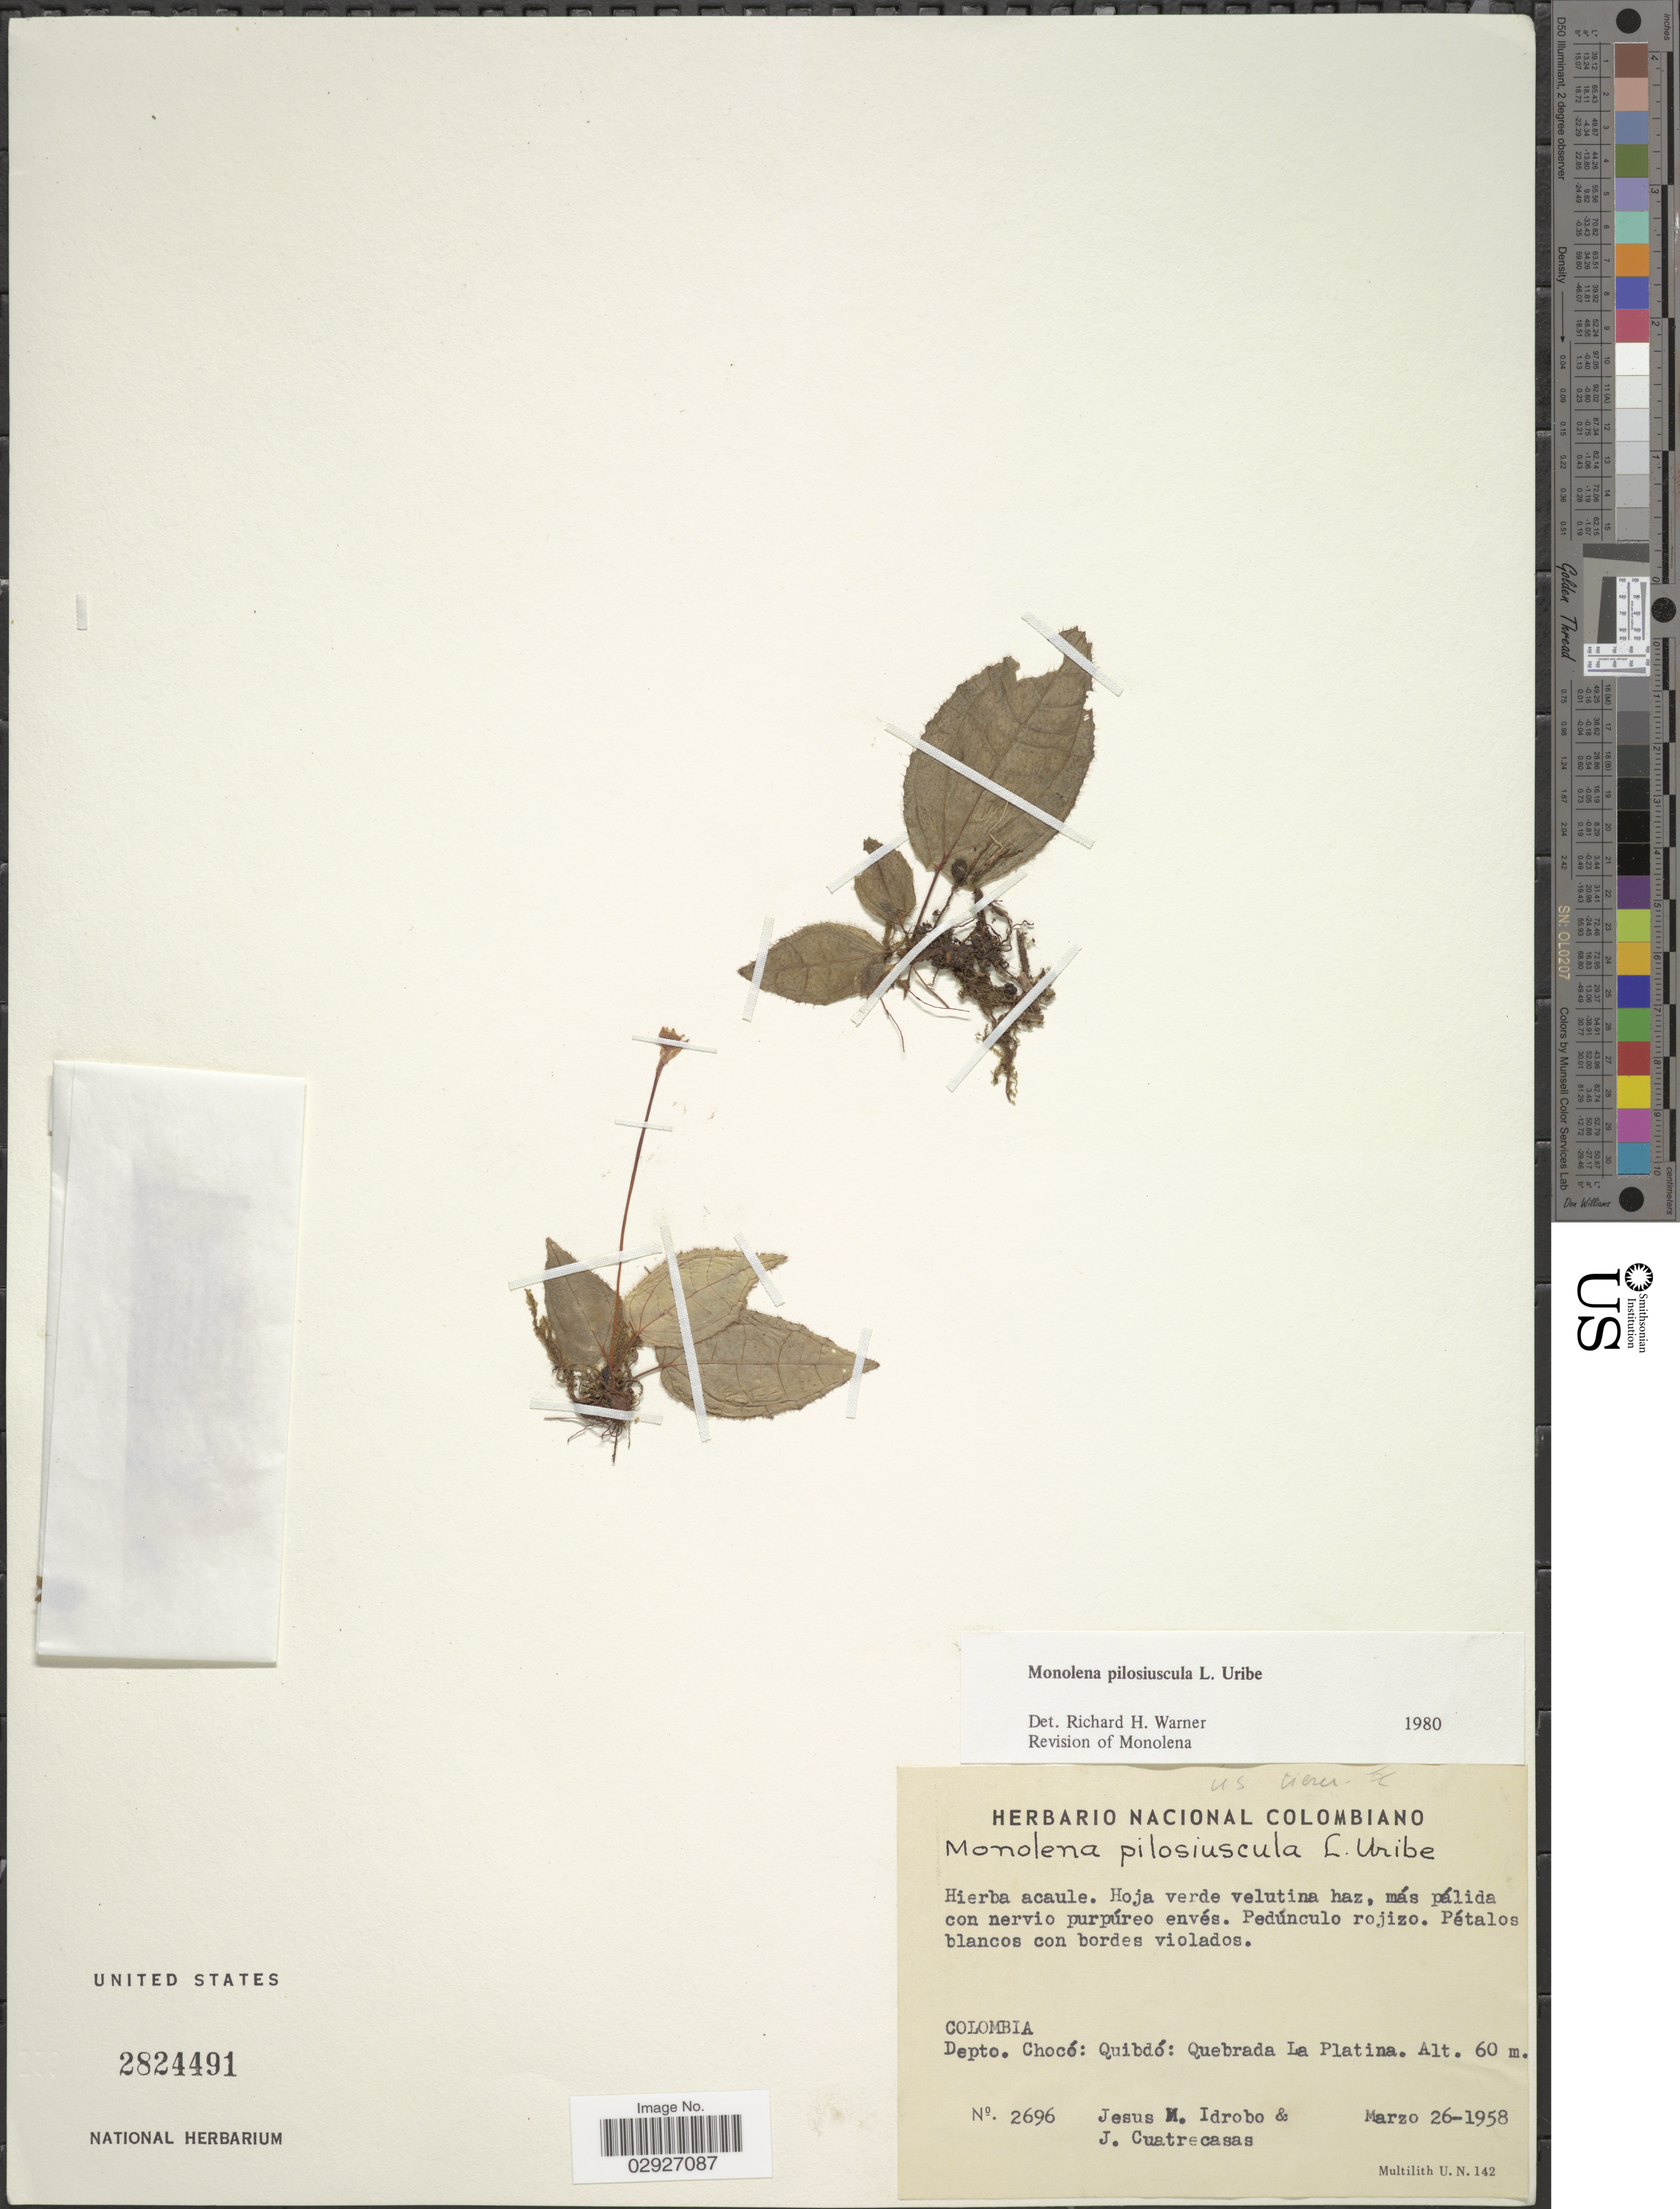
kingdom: Plantae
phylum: Tracheophyta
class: Magnoliopsida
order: Myrtales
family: Melastomataceae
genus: Monolena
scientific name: Monolena pilosiuscula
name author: L. Uribe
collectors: J. M. Idrobo & J. Cuatrecasas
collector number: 2696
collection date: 1958-03-26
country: Colombia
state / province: Chocó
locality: Depto. Chocó, Quibdó, Quebrada La Platina.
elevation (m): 60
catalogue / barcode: US 2824491